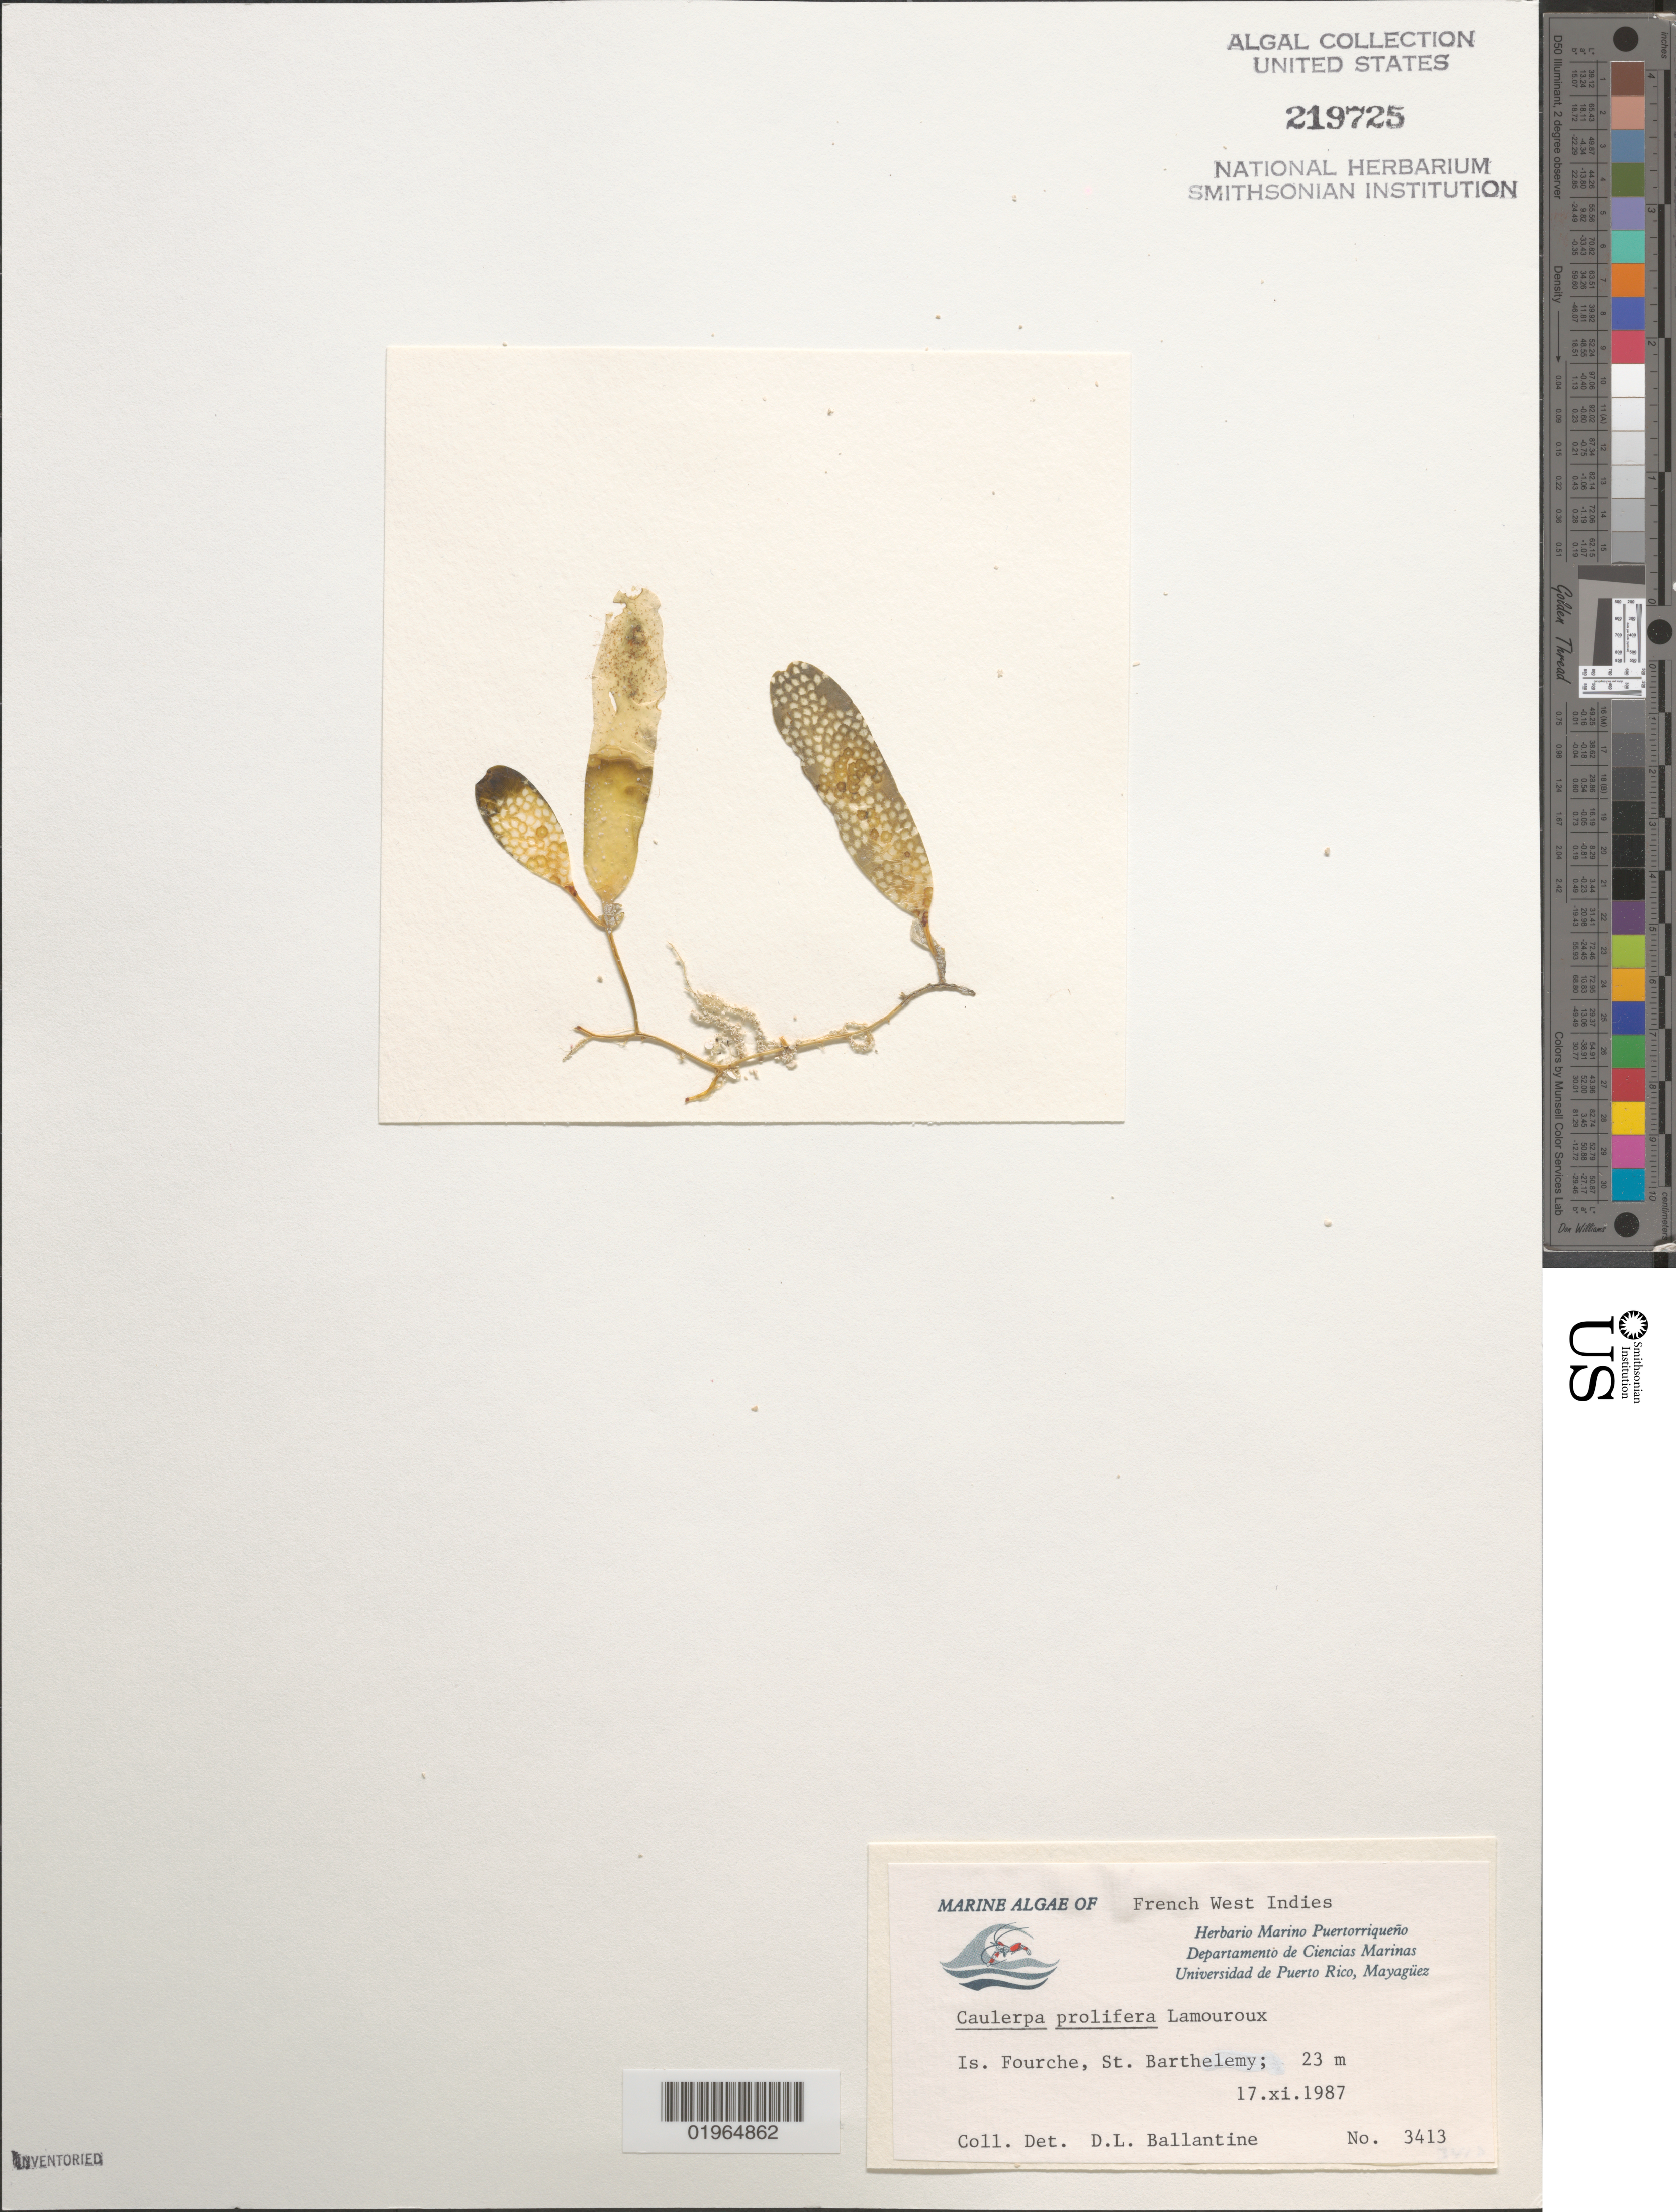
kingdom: Plantae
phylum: Chlorophyta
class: Ulvophyceae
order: Bryopsidales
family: Caulerpaceae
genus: Caulerpa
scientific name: Caulerpa prolifera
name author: (Forssk.) J.V.Lamouroux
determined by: Ballantine, D. L.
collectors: D.L. Ballantine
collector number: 3413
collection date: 1987-11-17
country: Saint Barthélemy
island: Ile Fourche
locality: St Barthelemy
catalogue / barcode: US 219725